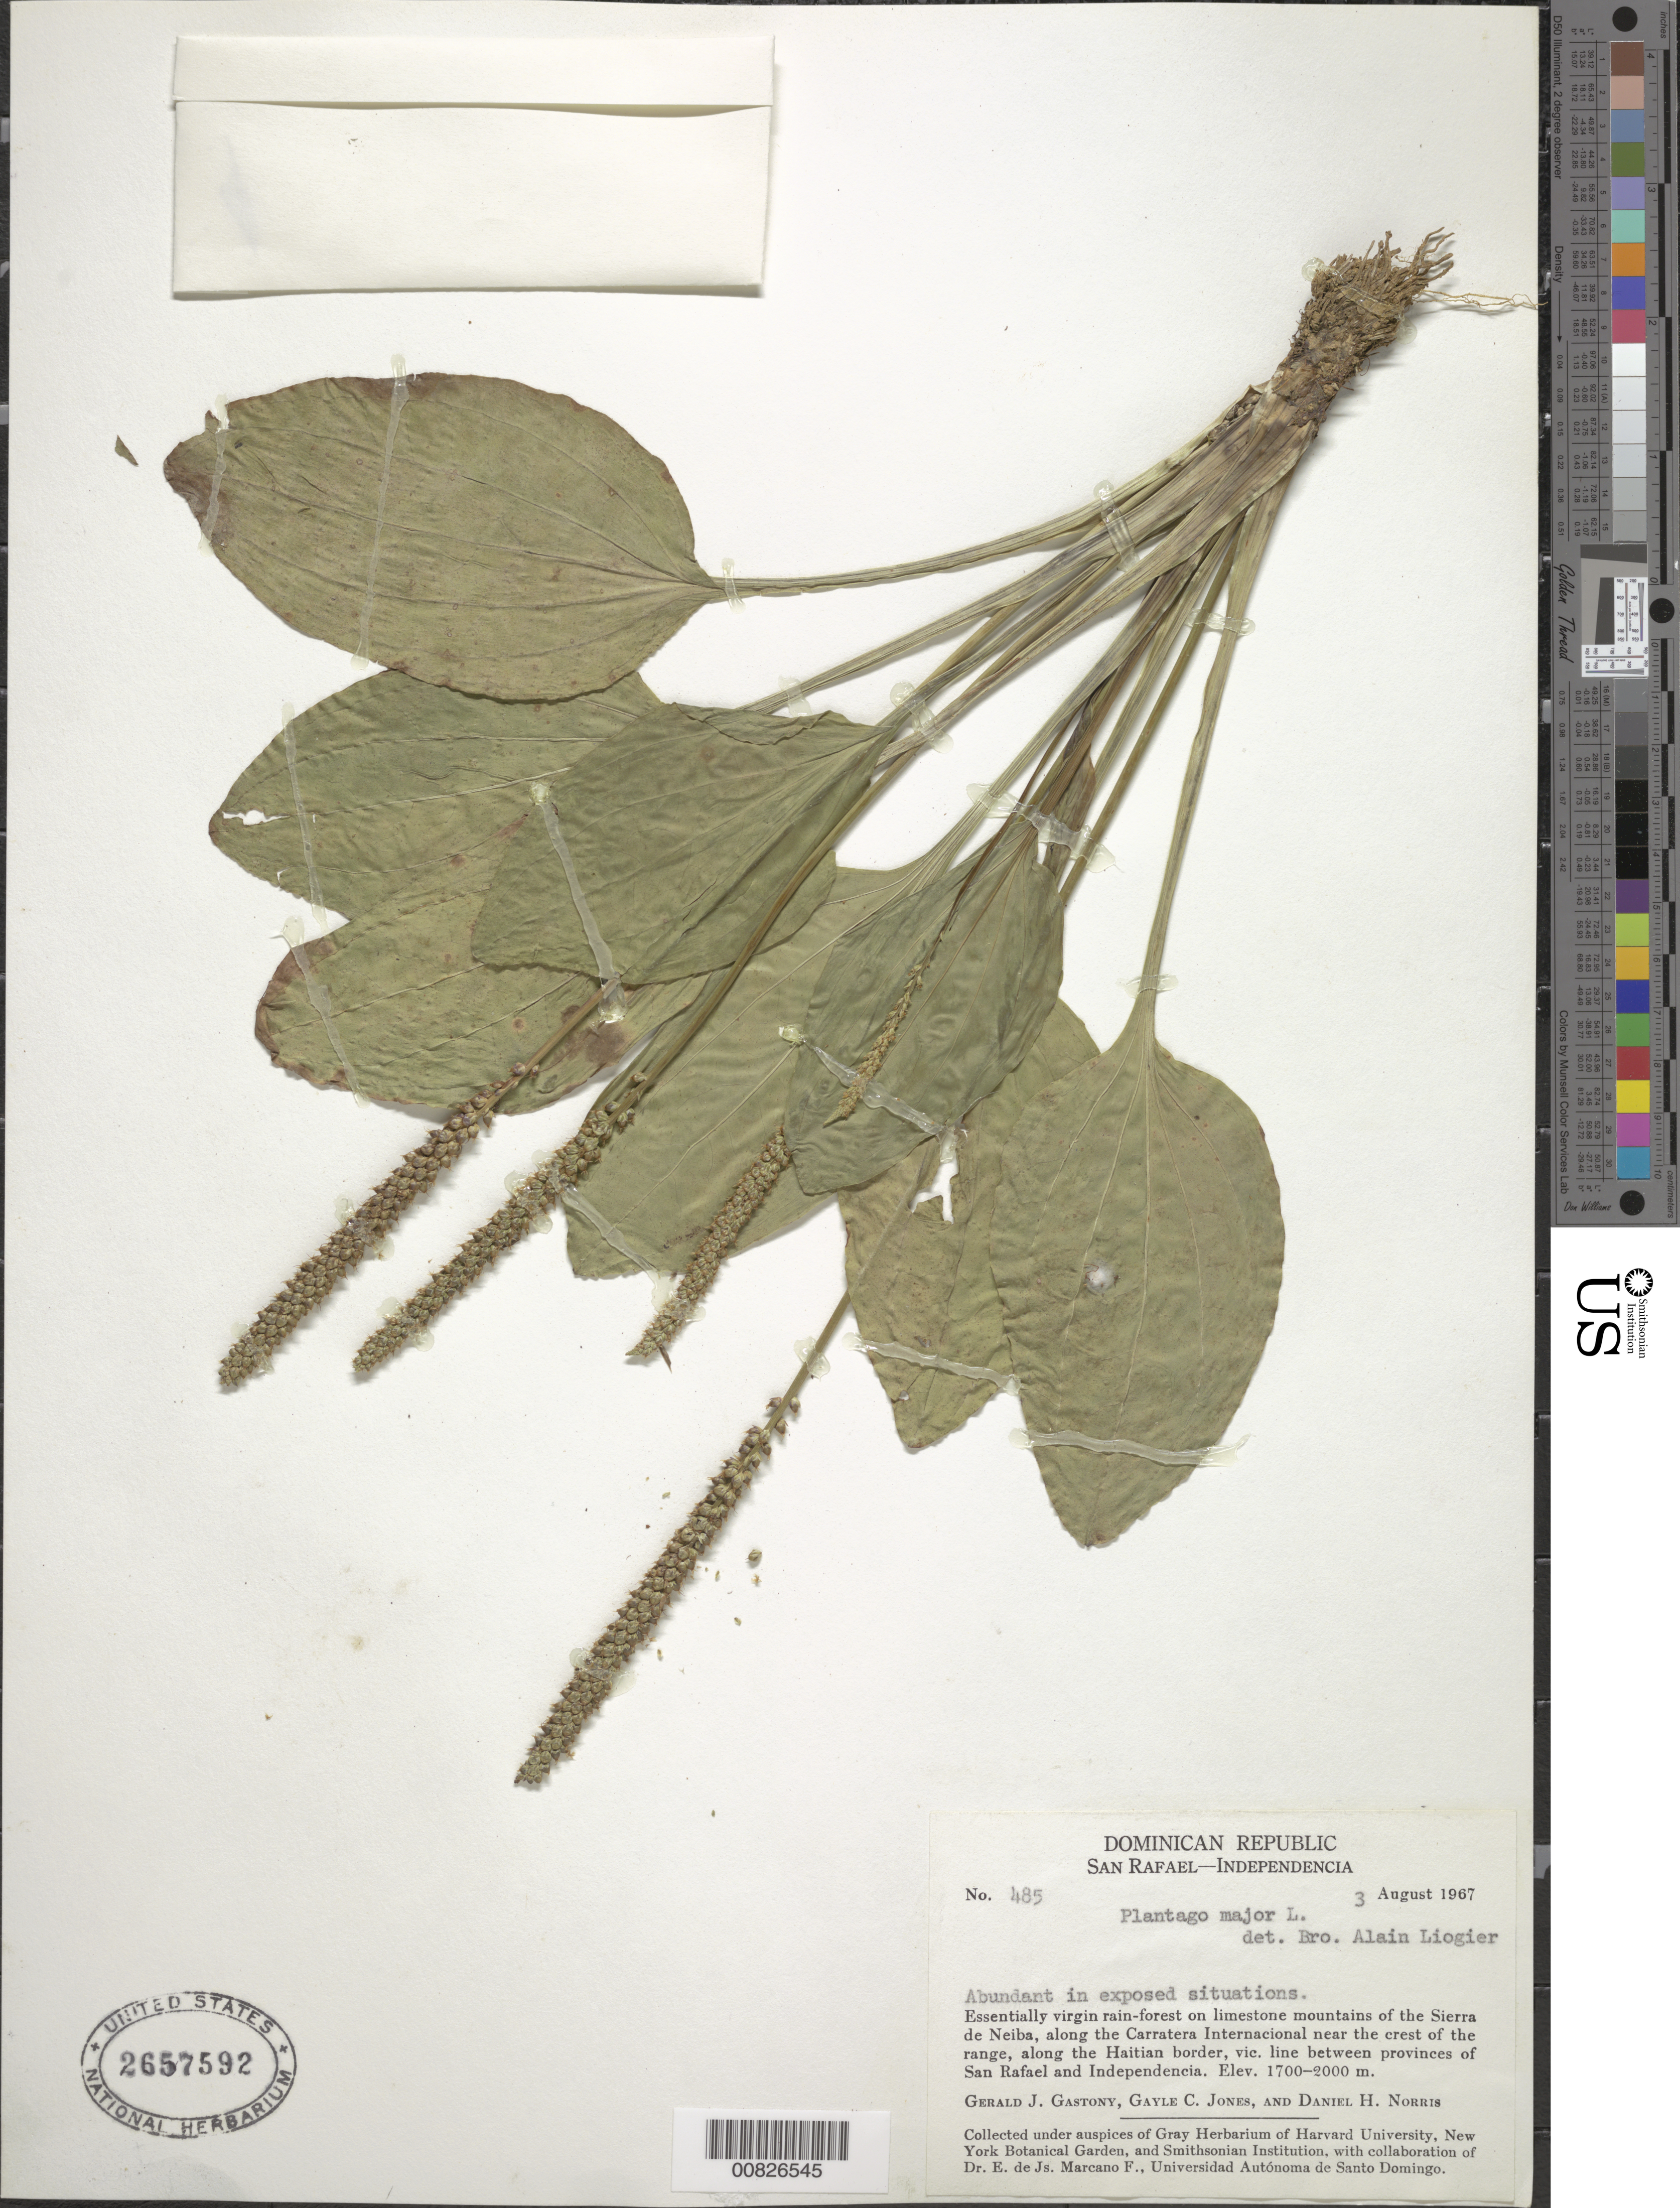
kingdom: Plantae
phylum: Tracheophyta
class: Magnoliopsida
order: Lamiales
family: Plantaginaceae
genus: Plantago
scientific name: Plantago major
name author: L.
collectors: G. Gastony, G. C. Jones & D. H. Norris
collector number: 485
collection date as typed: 03 Aug 1967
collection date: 1967-08-03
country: Dominican Republic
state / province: Independencia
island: Hispaniola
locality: Sierra de Neiba, along the Carratera Internacional near the crest of the range, along the Haitian border, vic. line between provinces of San Rafael and Independencia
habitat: Exposed areas of virgin rain-forest on limestone mountains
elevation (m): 1700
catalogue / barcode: US 2657592